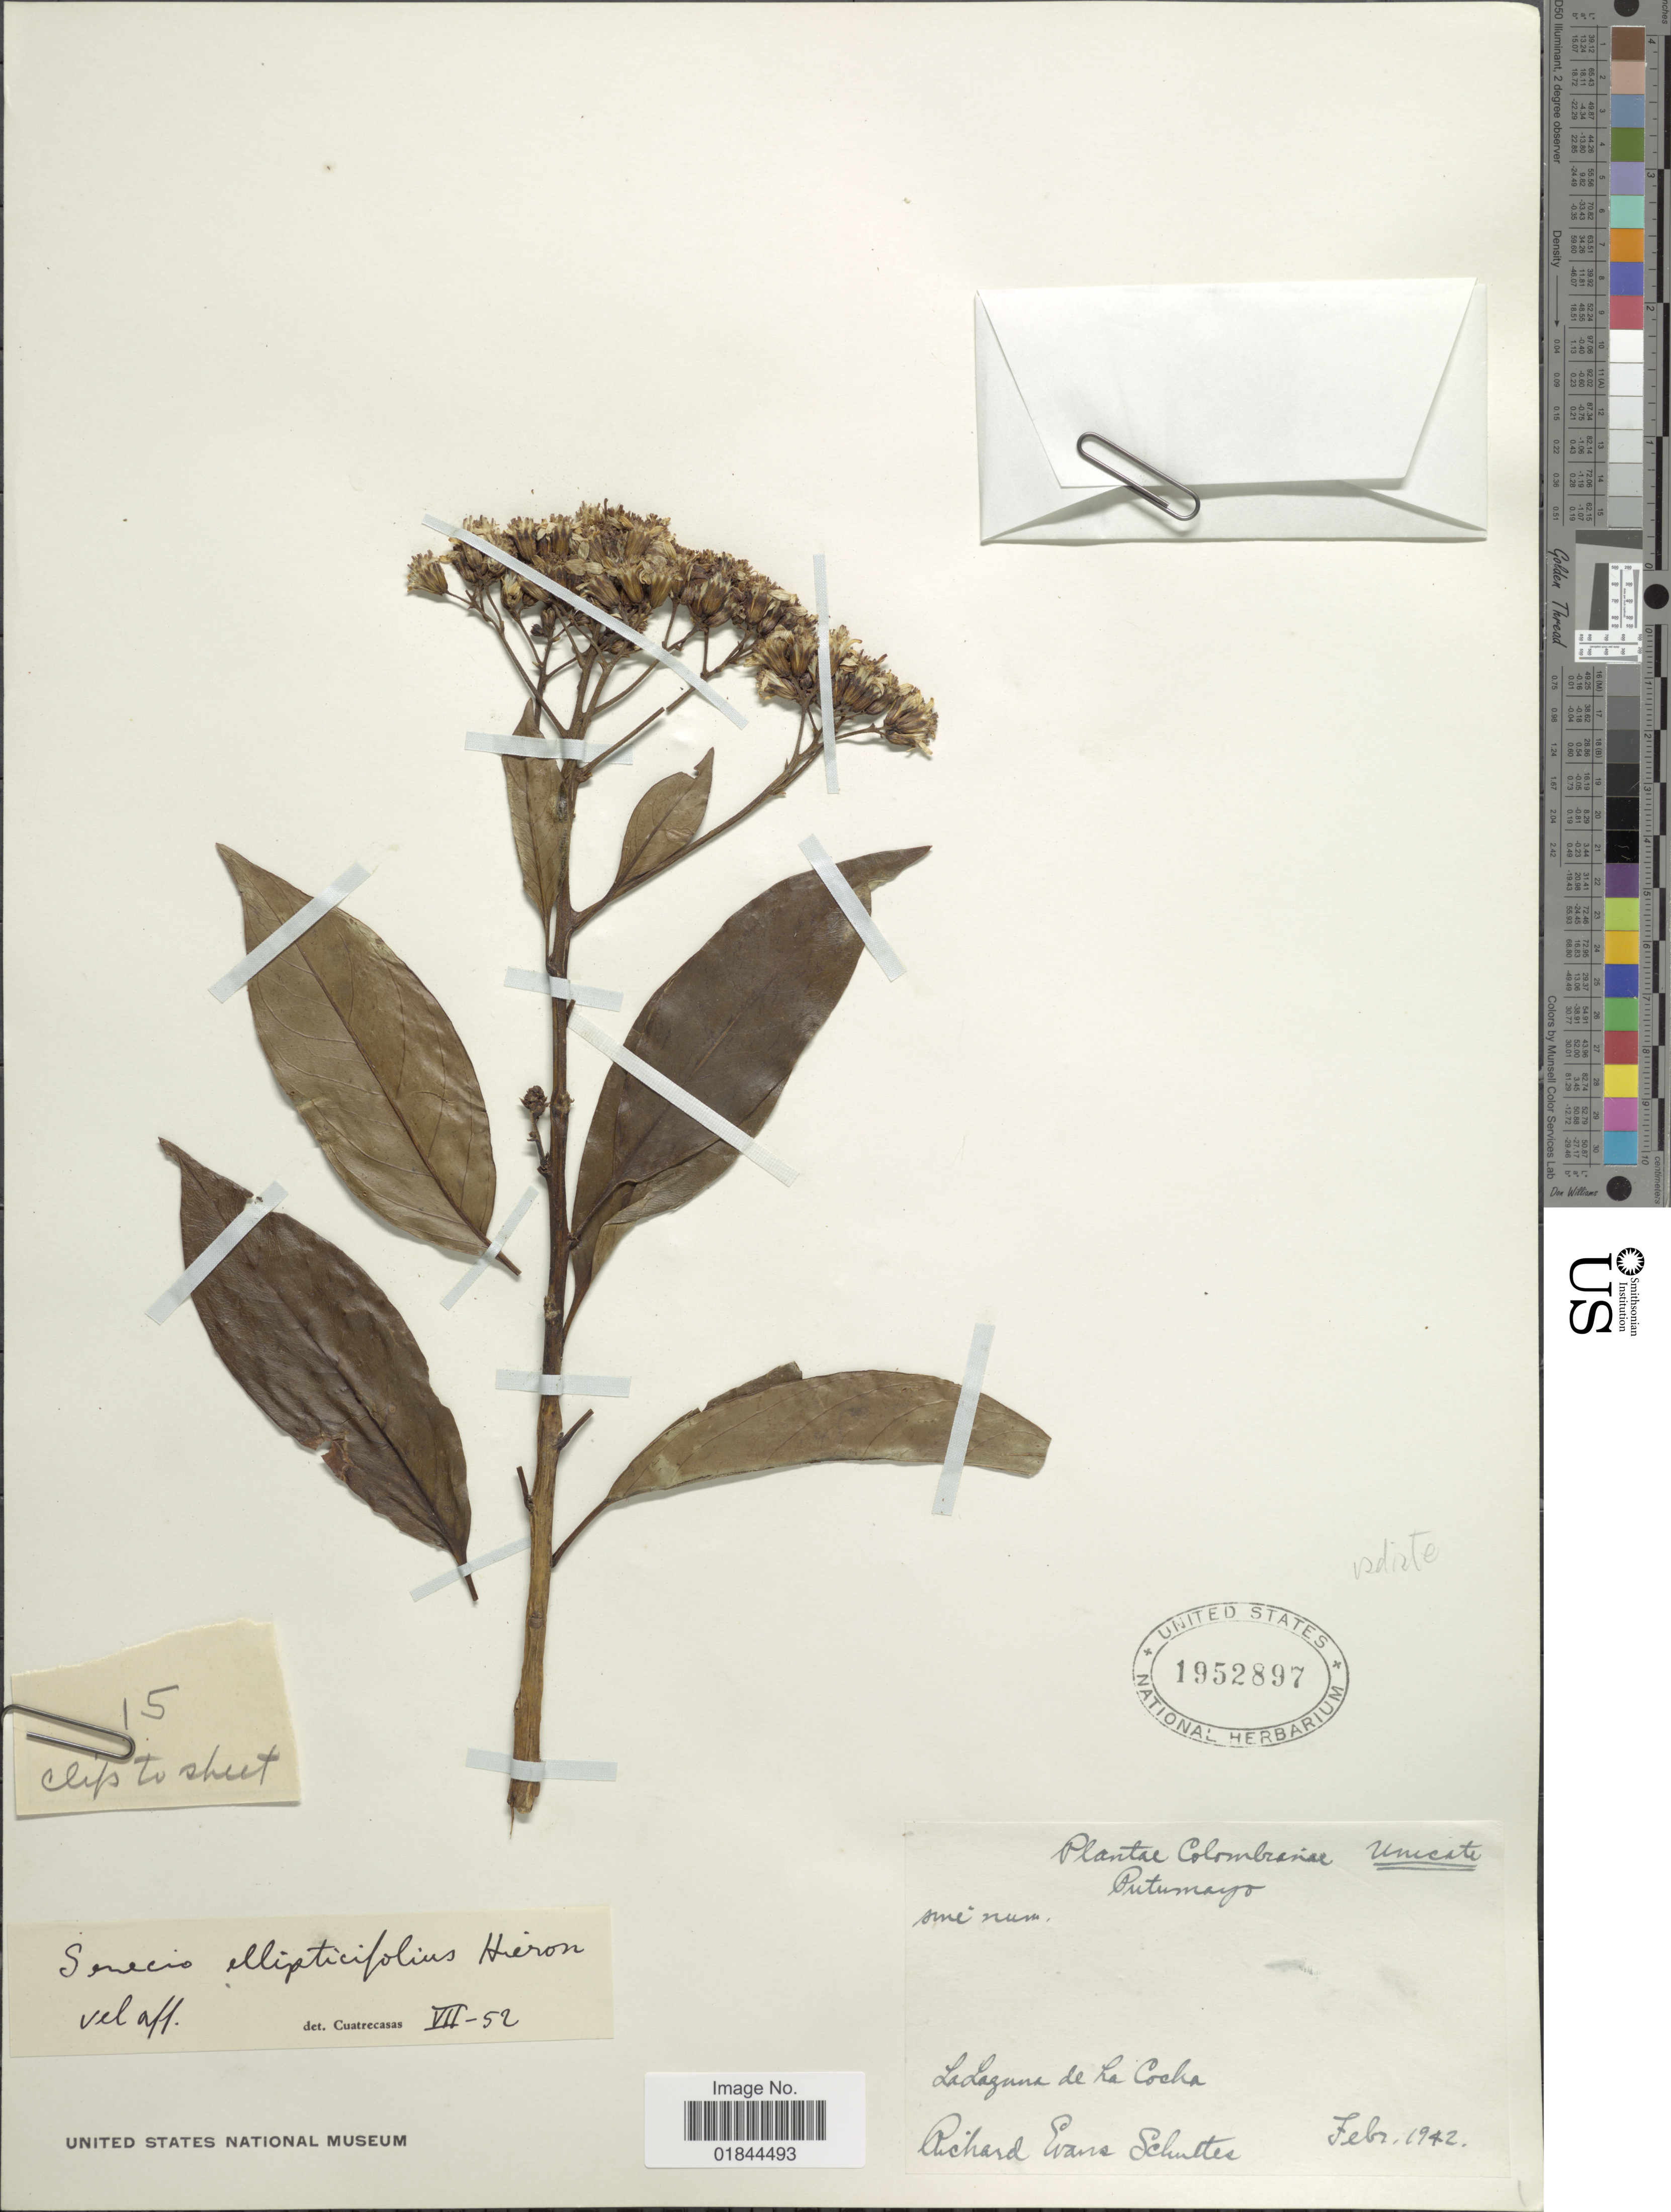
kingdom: Plantae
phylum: Tracheophyta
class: Magnoliopsida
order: Asterales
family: Asteraceae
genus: Pentacalia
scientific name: Pentacalia ellipticifolia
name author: (Hieron.) Cuatrec.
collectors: R. E. Schultes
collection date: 1942-02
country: Colombia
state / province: Putumayo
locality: La Laguna de La Cocha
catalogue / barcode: US 1952897